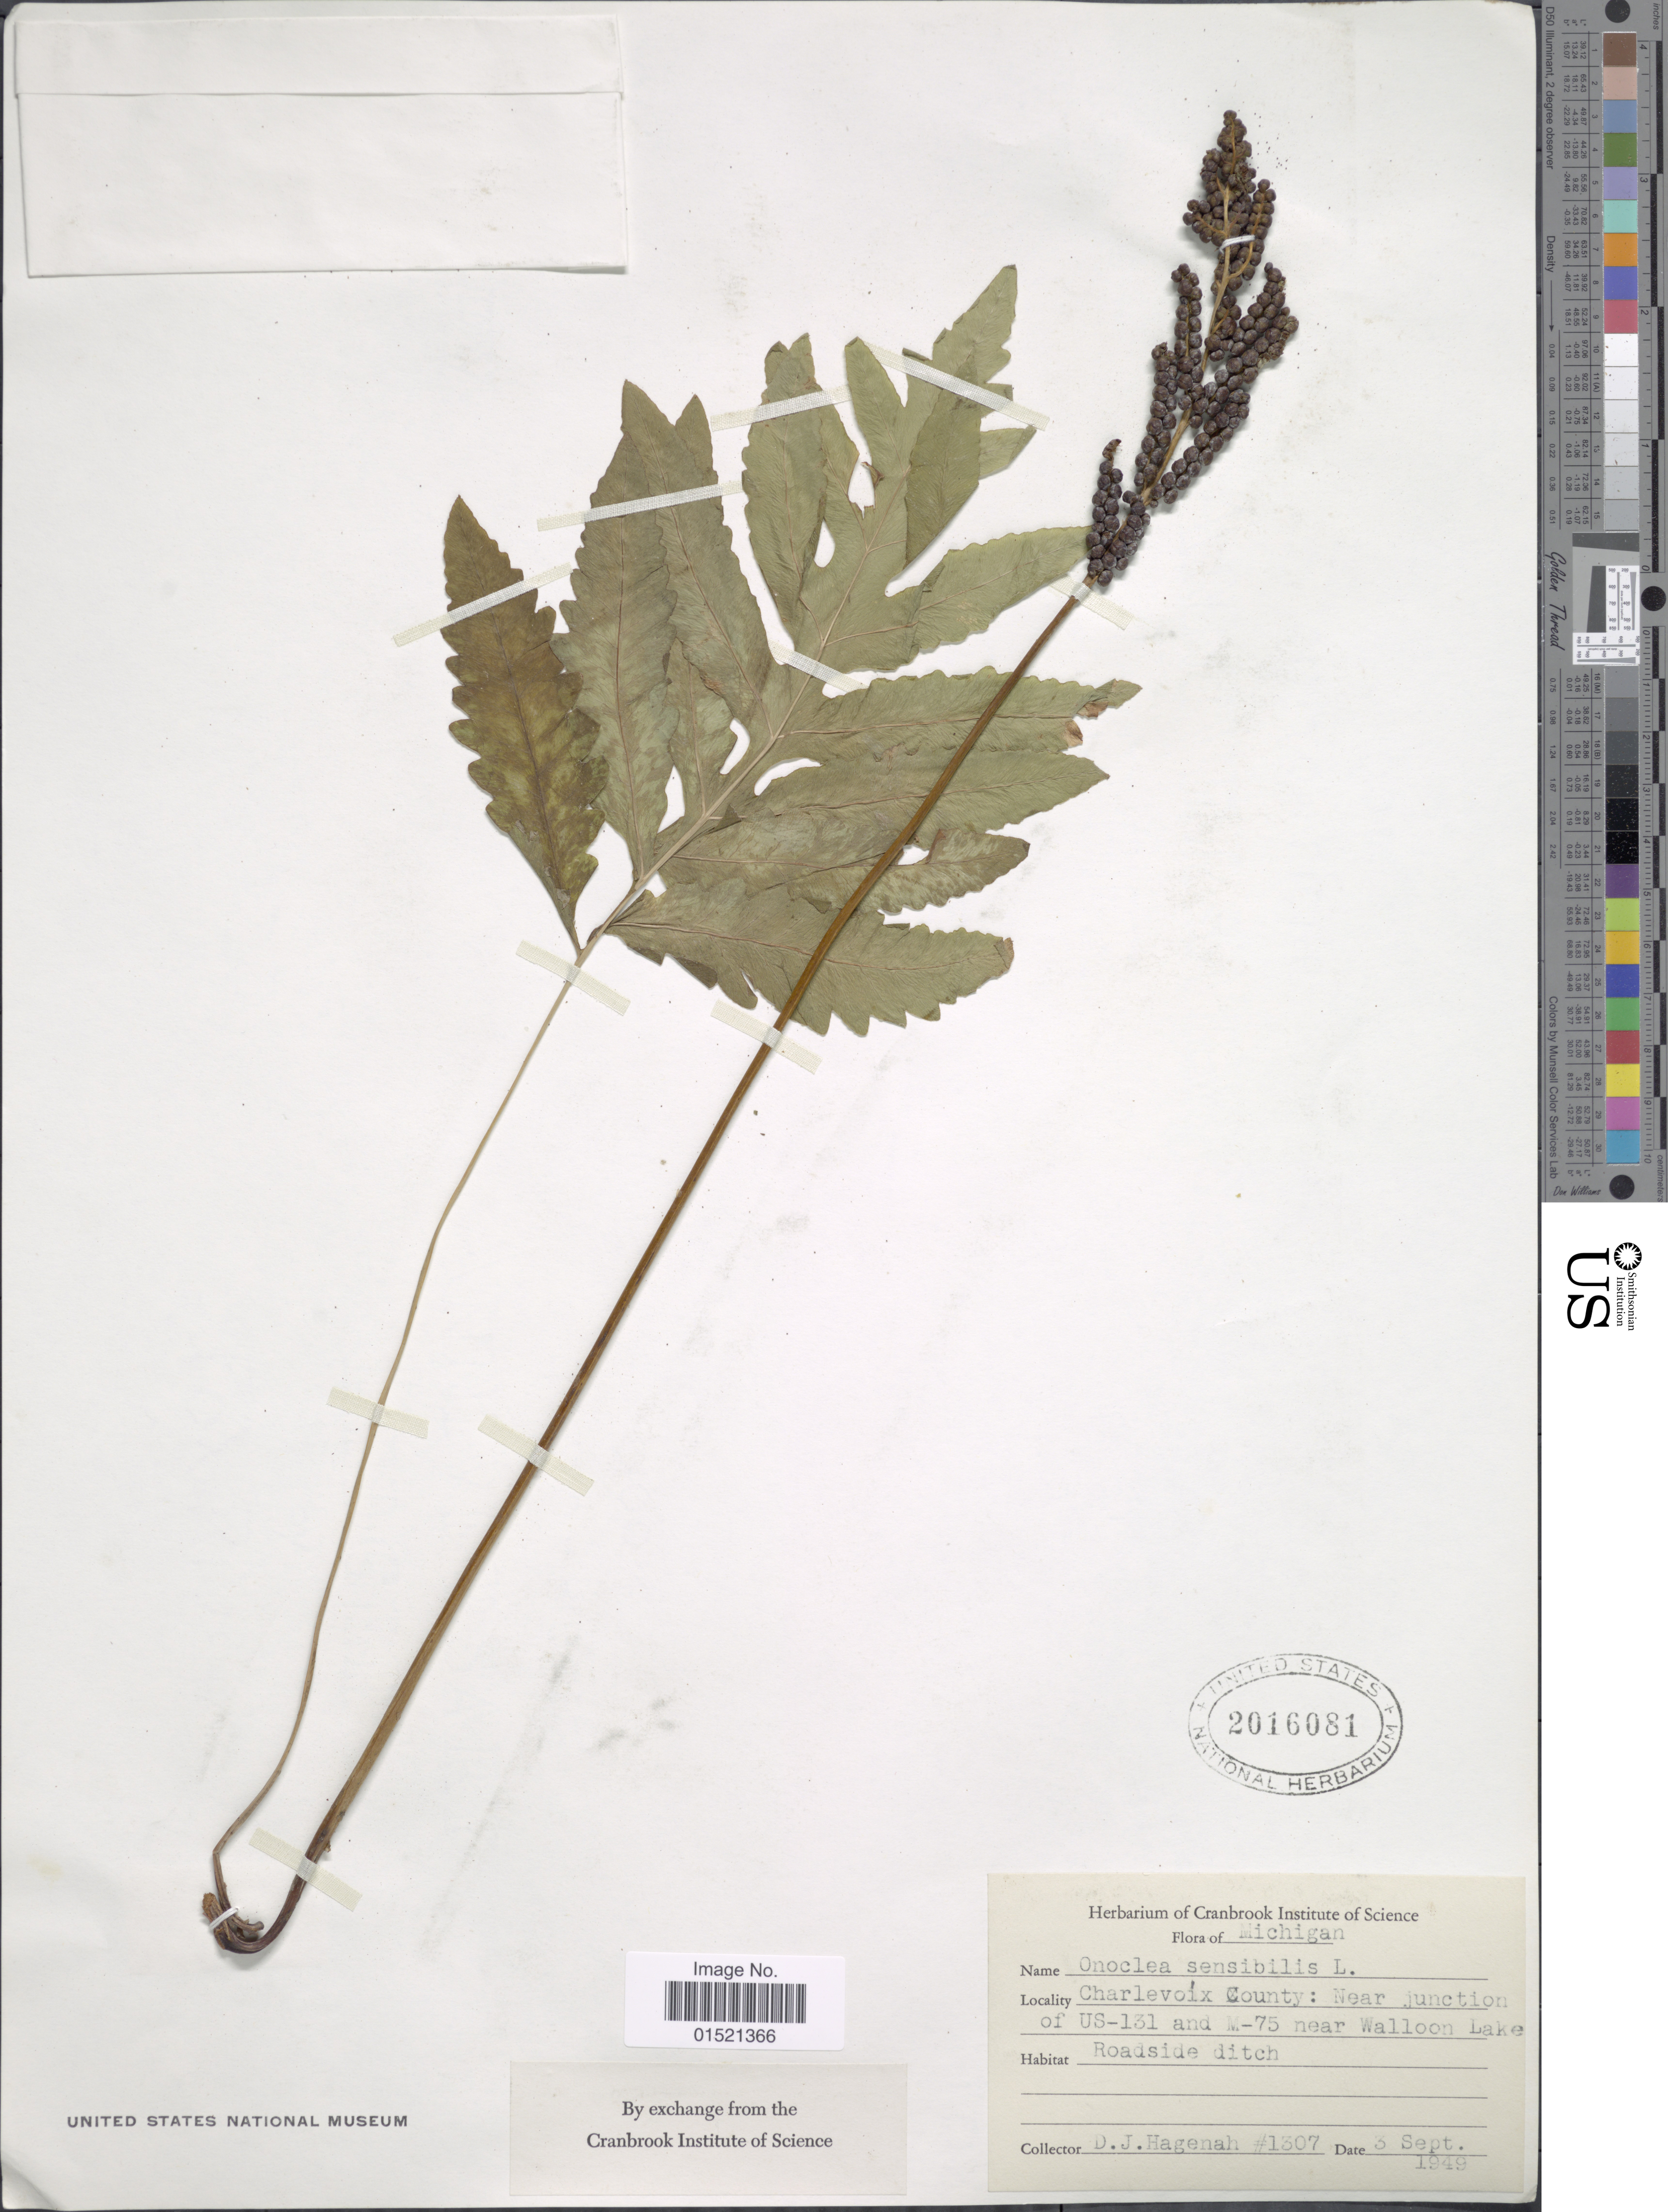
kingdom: Plantae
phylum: Tracheophyta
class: Polypodiopsida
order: Polypodiales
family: Onocleaceae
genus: Onoclea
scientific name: Onoclea sensibilis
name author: L.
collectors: D. Hagenah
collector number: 1307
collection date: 1949-09-03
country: United States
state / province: Michigan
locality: Charlevoix County: Near junction of US-131 and M-75 near Walloon Lake. Roadside ditch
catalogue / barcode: US 2016081